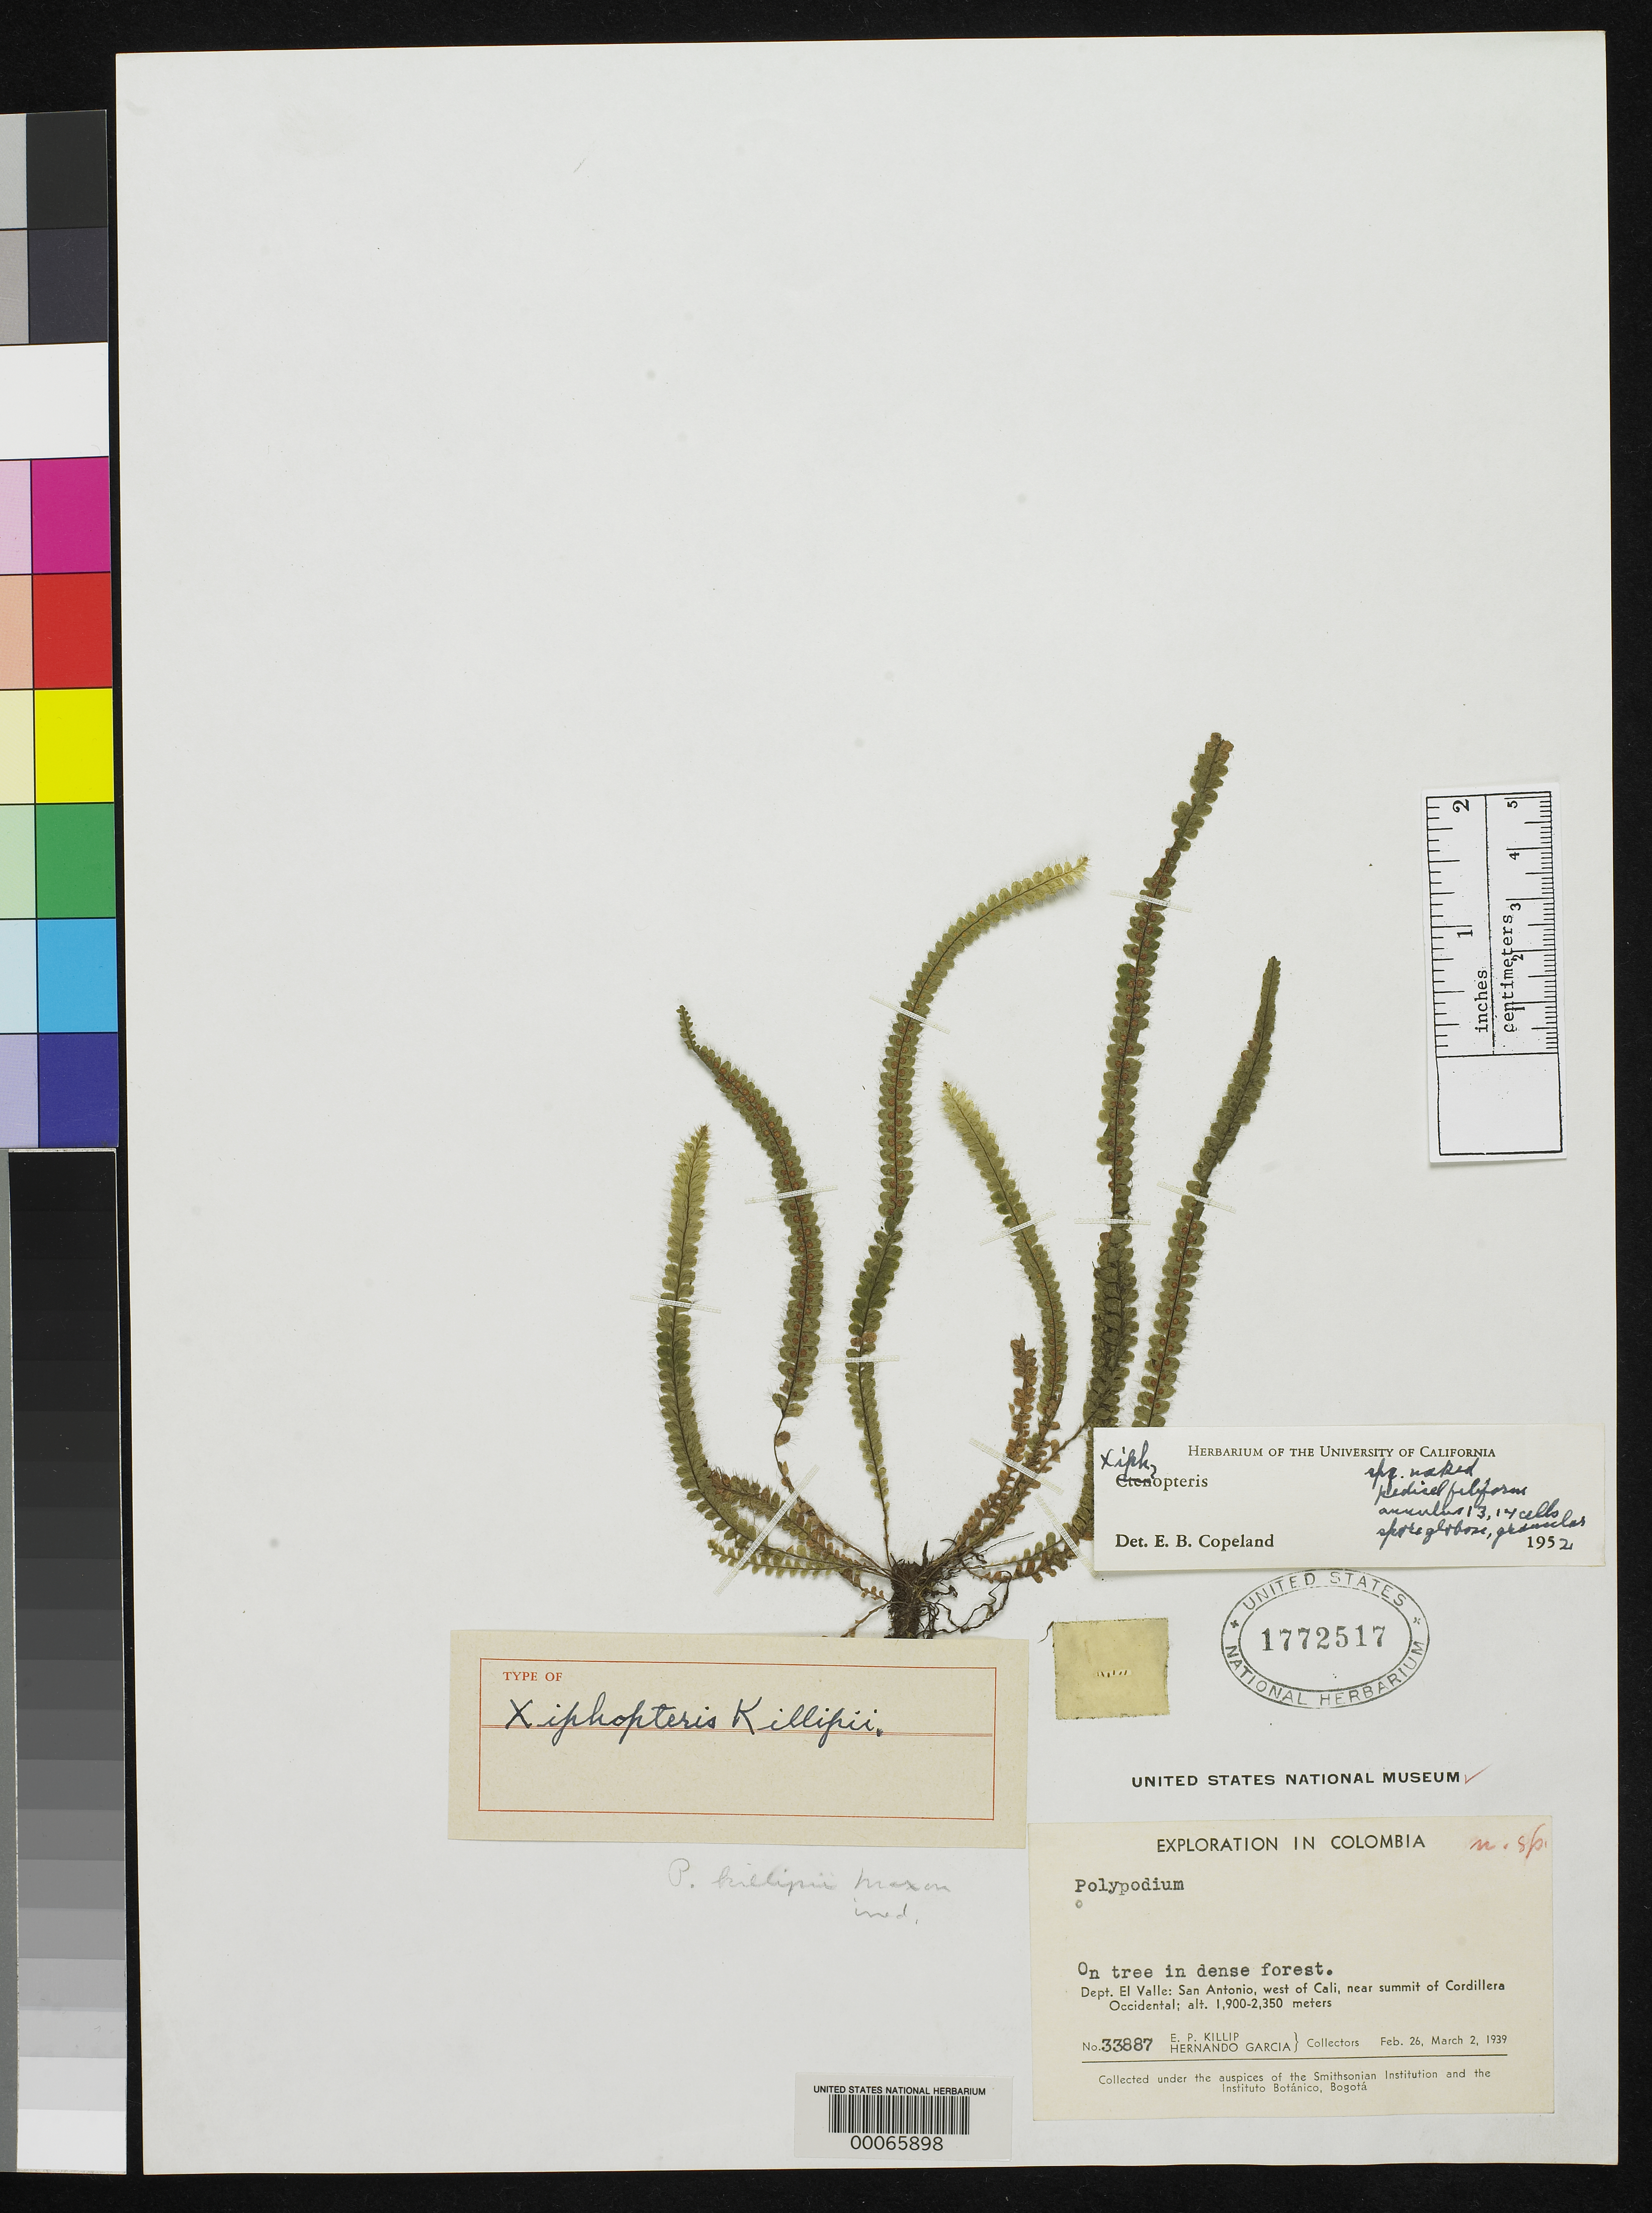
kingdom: Plantae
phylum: Tracheophyta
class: Polypodiopsida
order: Polypodiales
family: Polypodiaceae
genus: Xiphopteris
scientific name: Xiphopteris killipii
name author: Copel.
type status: Holotype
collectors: E. P. Killip & H. García Barriga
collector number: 33887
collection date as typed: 26 Feb 1939 to 02 Mar 1939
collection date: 1939-02-26/1939-03-02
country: Colombia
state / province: Valle del Cauca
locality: San Antonia, W of Cali, near summit of Cordillera Occidental.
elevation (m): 1900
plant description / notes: Specimen annotated by R.Y. Hirai (2009) as Micropolypodium killipii (Copel.) Hirai, comb. nov. ined.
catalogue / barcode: US 1772517